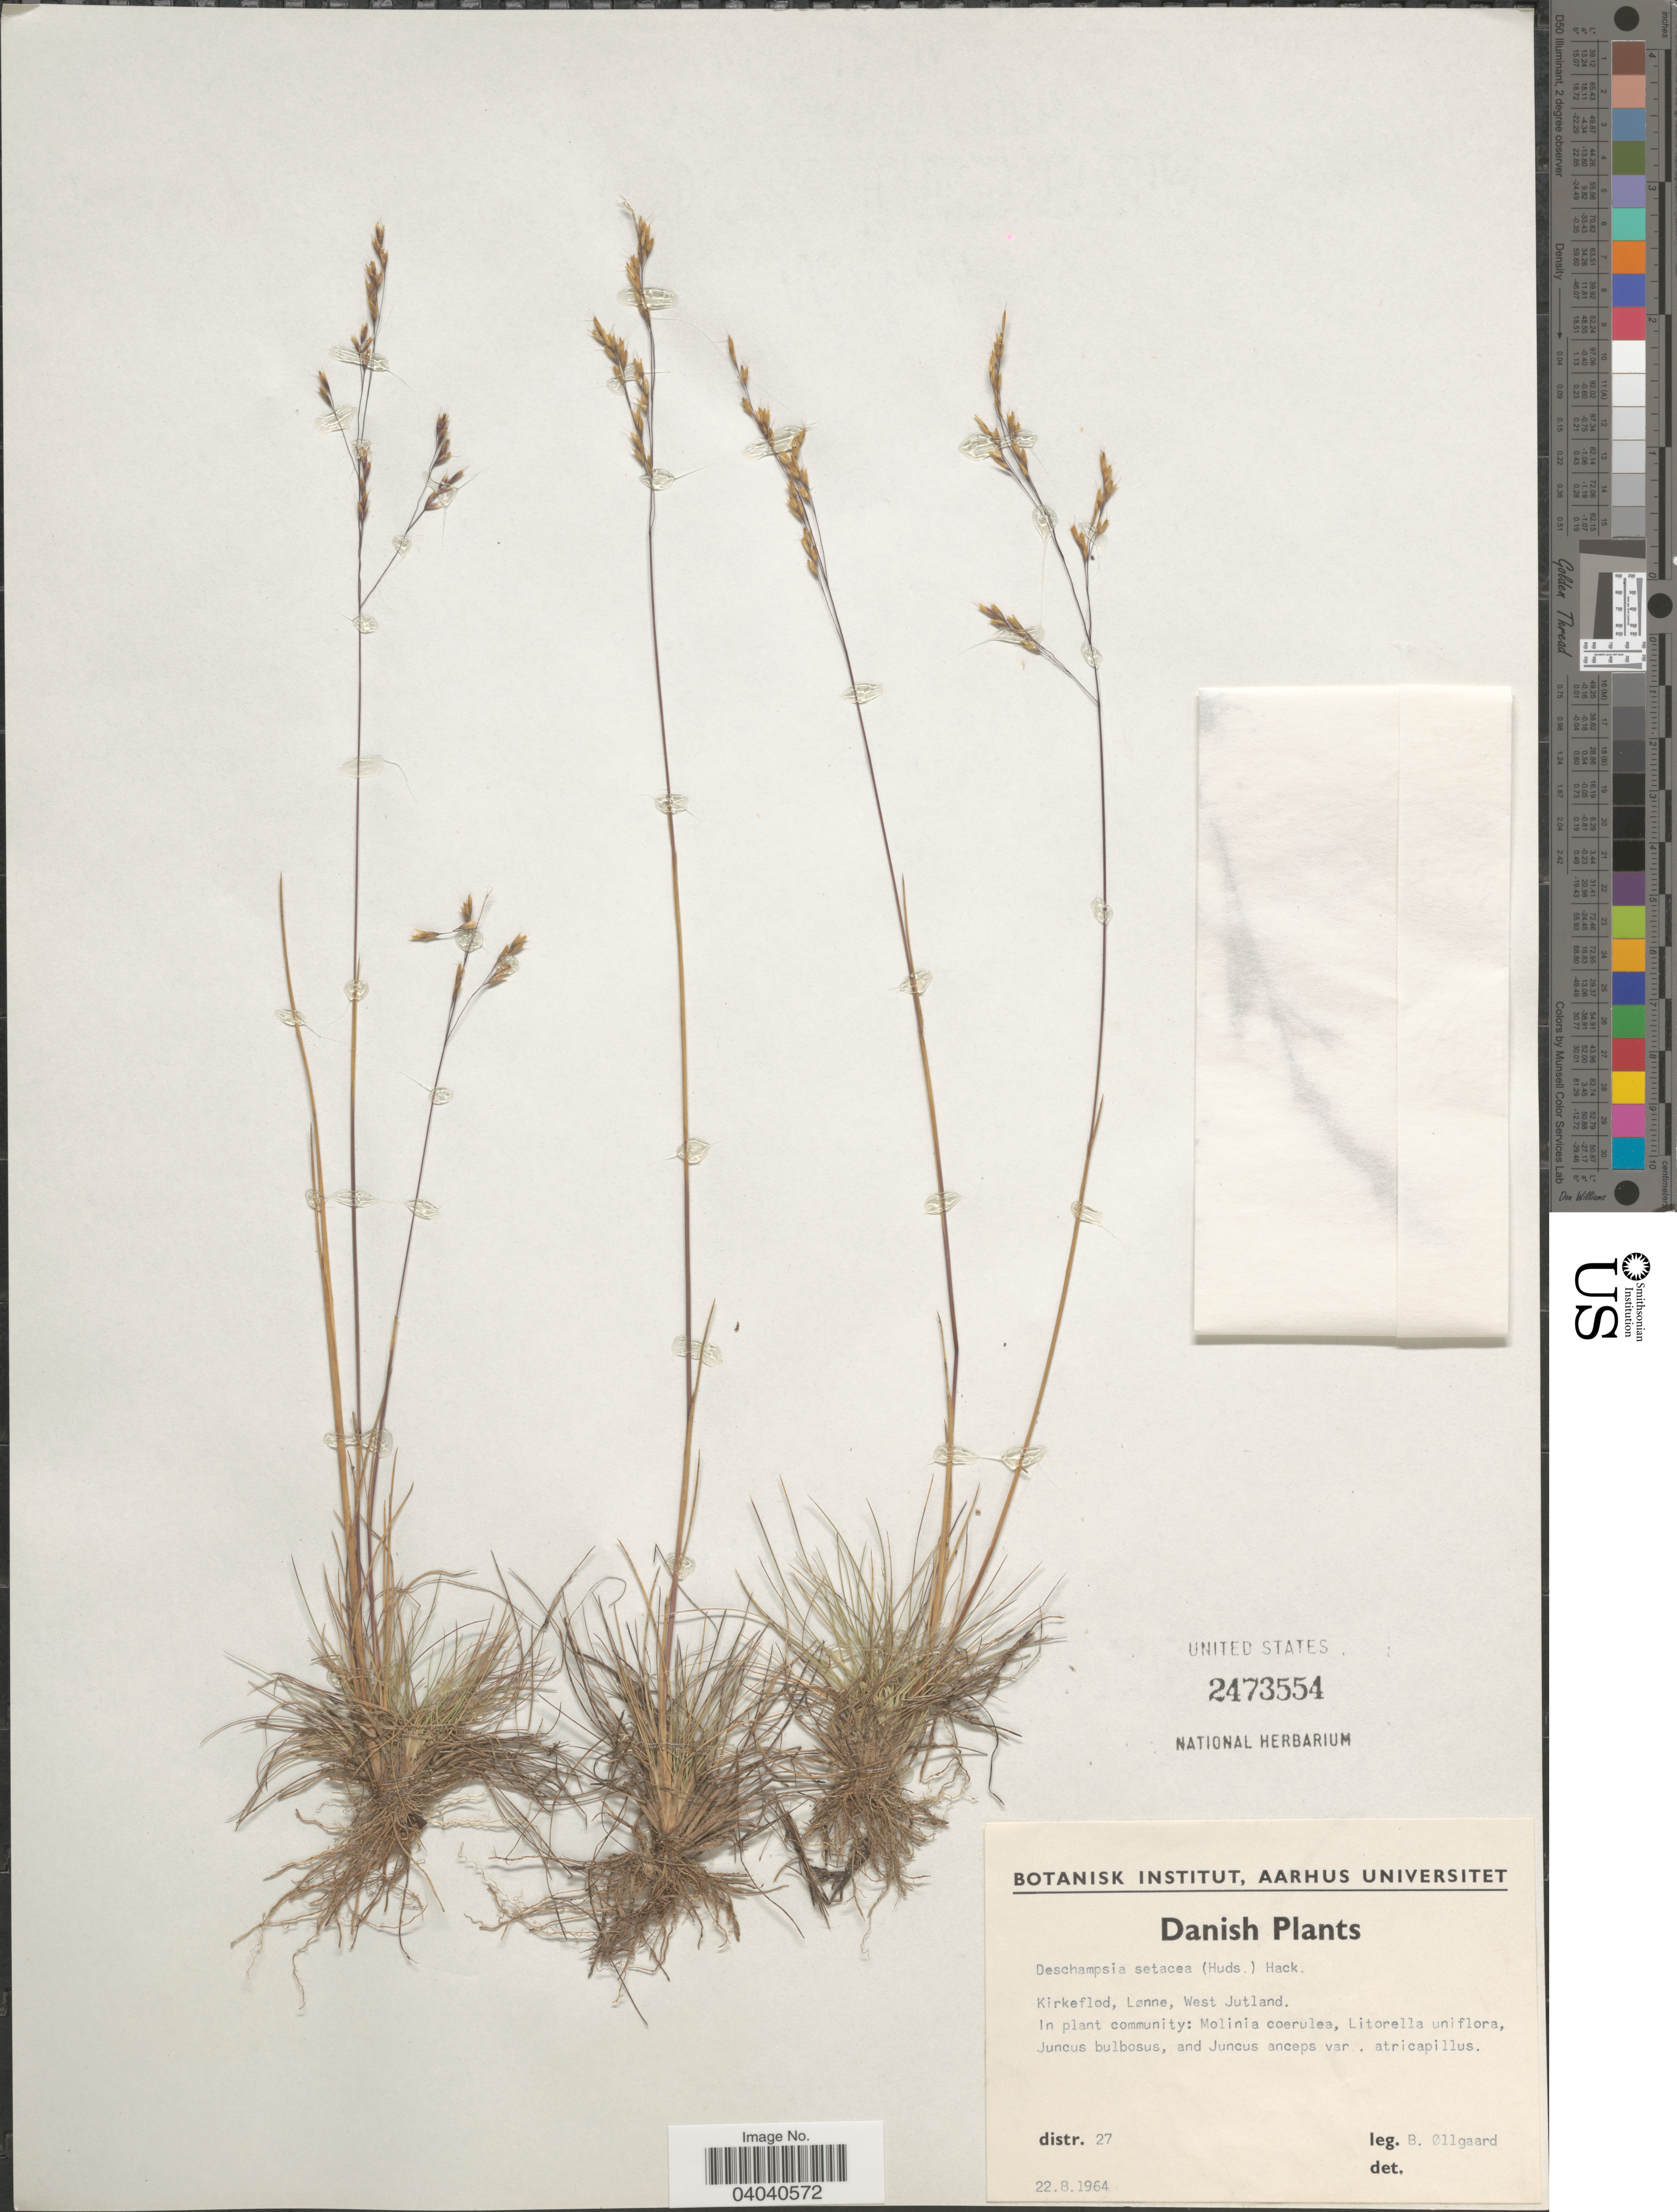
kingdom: Plantae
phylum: Tracheophyta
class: Liliopsida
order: Poales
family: Poaceae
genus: Deschampsia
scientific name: Deschampsia setacea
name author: (Huds.) Hack.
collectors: B. Øllgaard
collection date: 1964-08-22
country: Denmark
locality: Kirkeflod, Lønne, West Jutland. Distr. 27.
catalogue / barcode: US 2473554